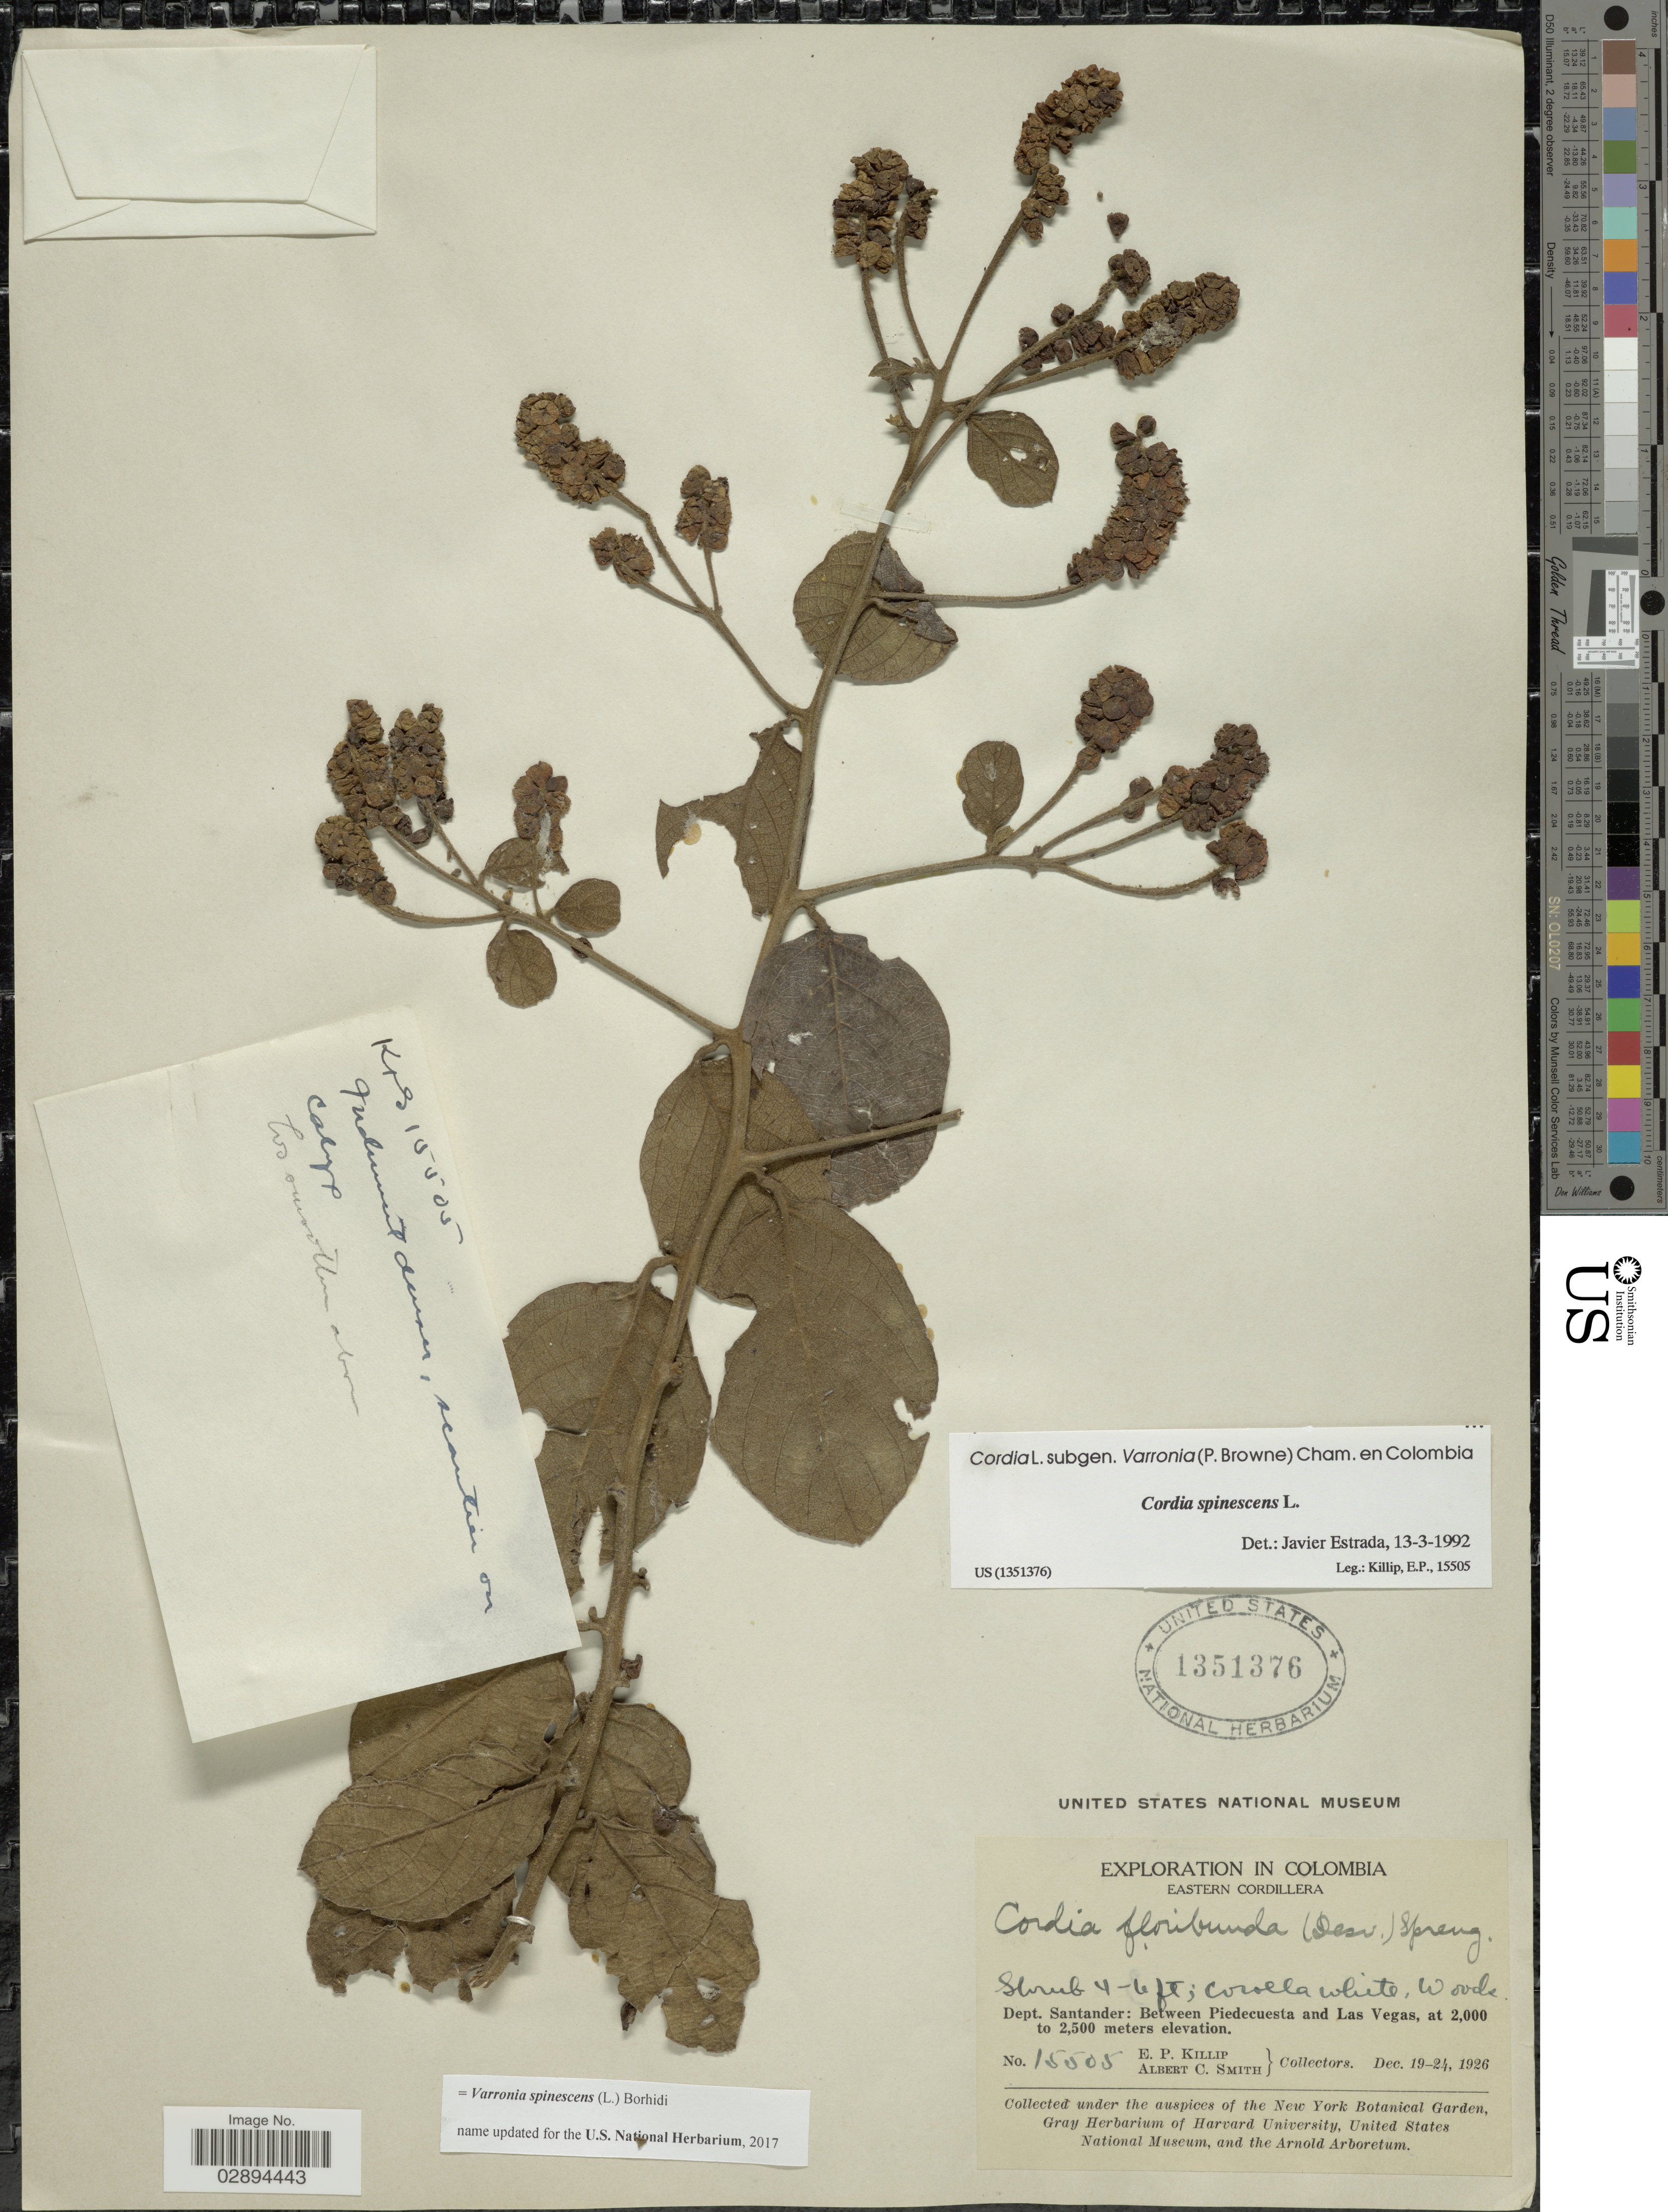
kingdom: Plantae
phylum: Tracheophyta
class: Magnoliopsida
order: Boraginales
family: Cordiaceae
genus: Varronia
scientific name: Varronia spinescens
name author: (L.) Borhidi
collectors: E. P. Killip & A. C. Smith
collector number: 15505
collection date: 1926-12-19/1926-12-24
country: Colombia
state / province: Santander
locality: Eastern Cordillera. Dept. Santander: Between Piedecuesta and Las Vegas.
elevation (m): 2000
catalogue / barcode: US 1351376